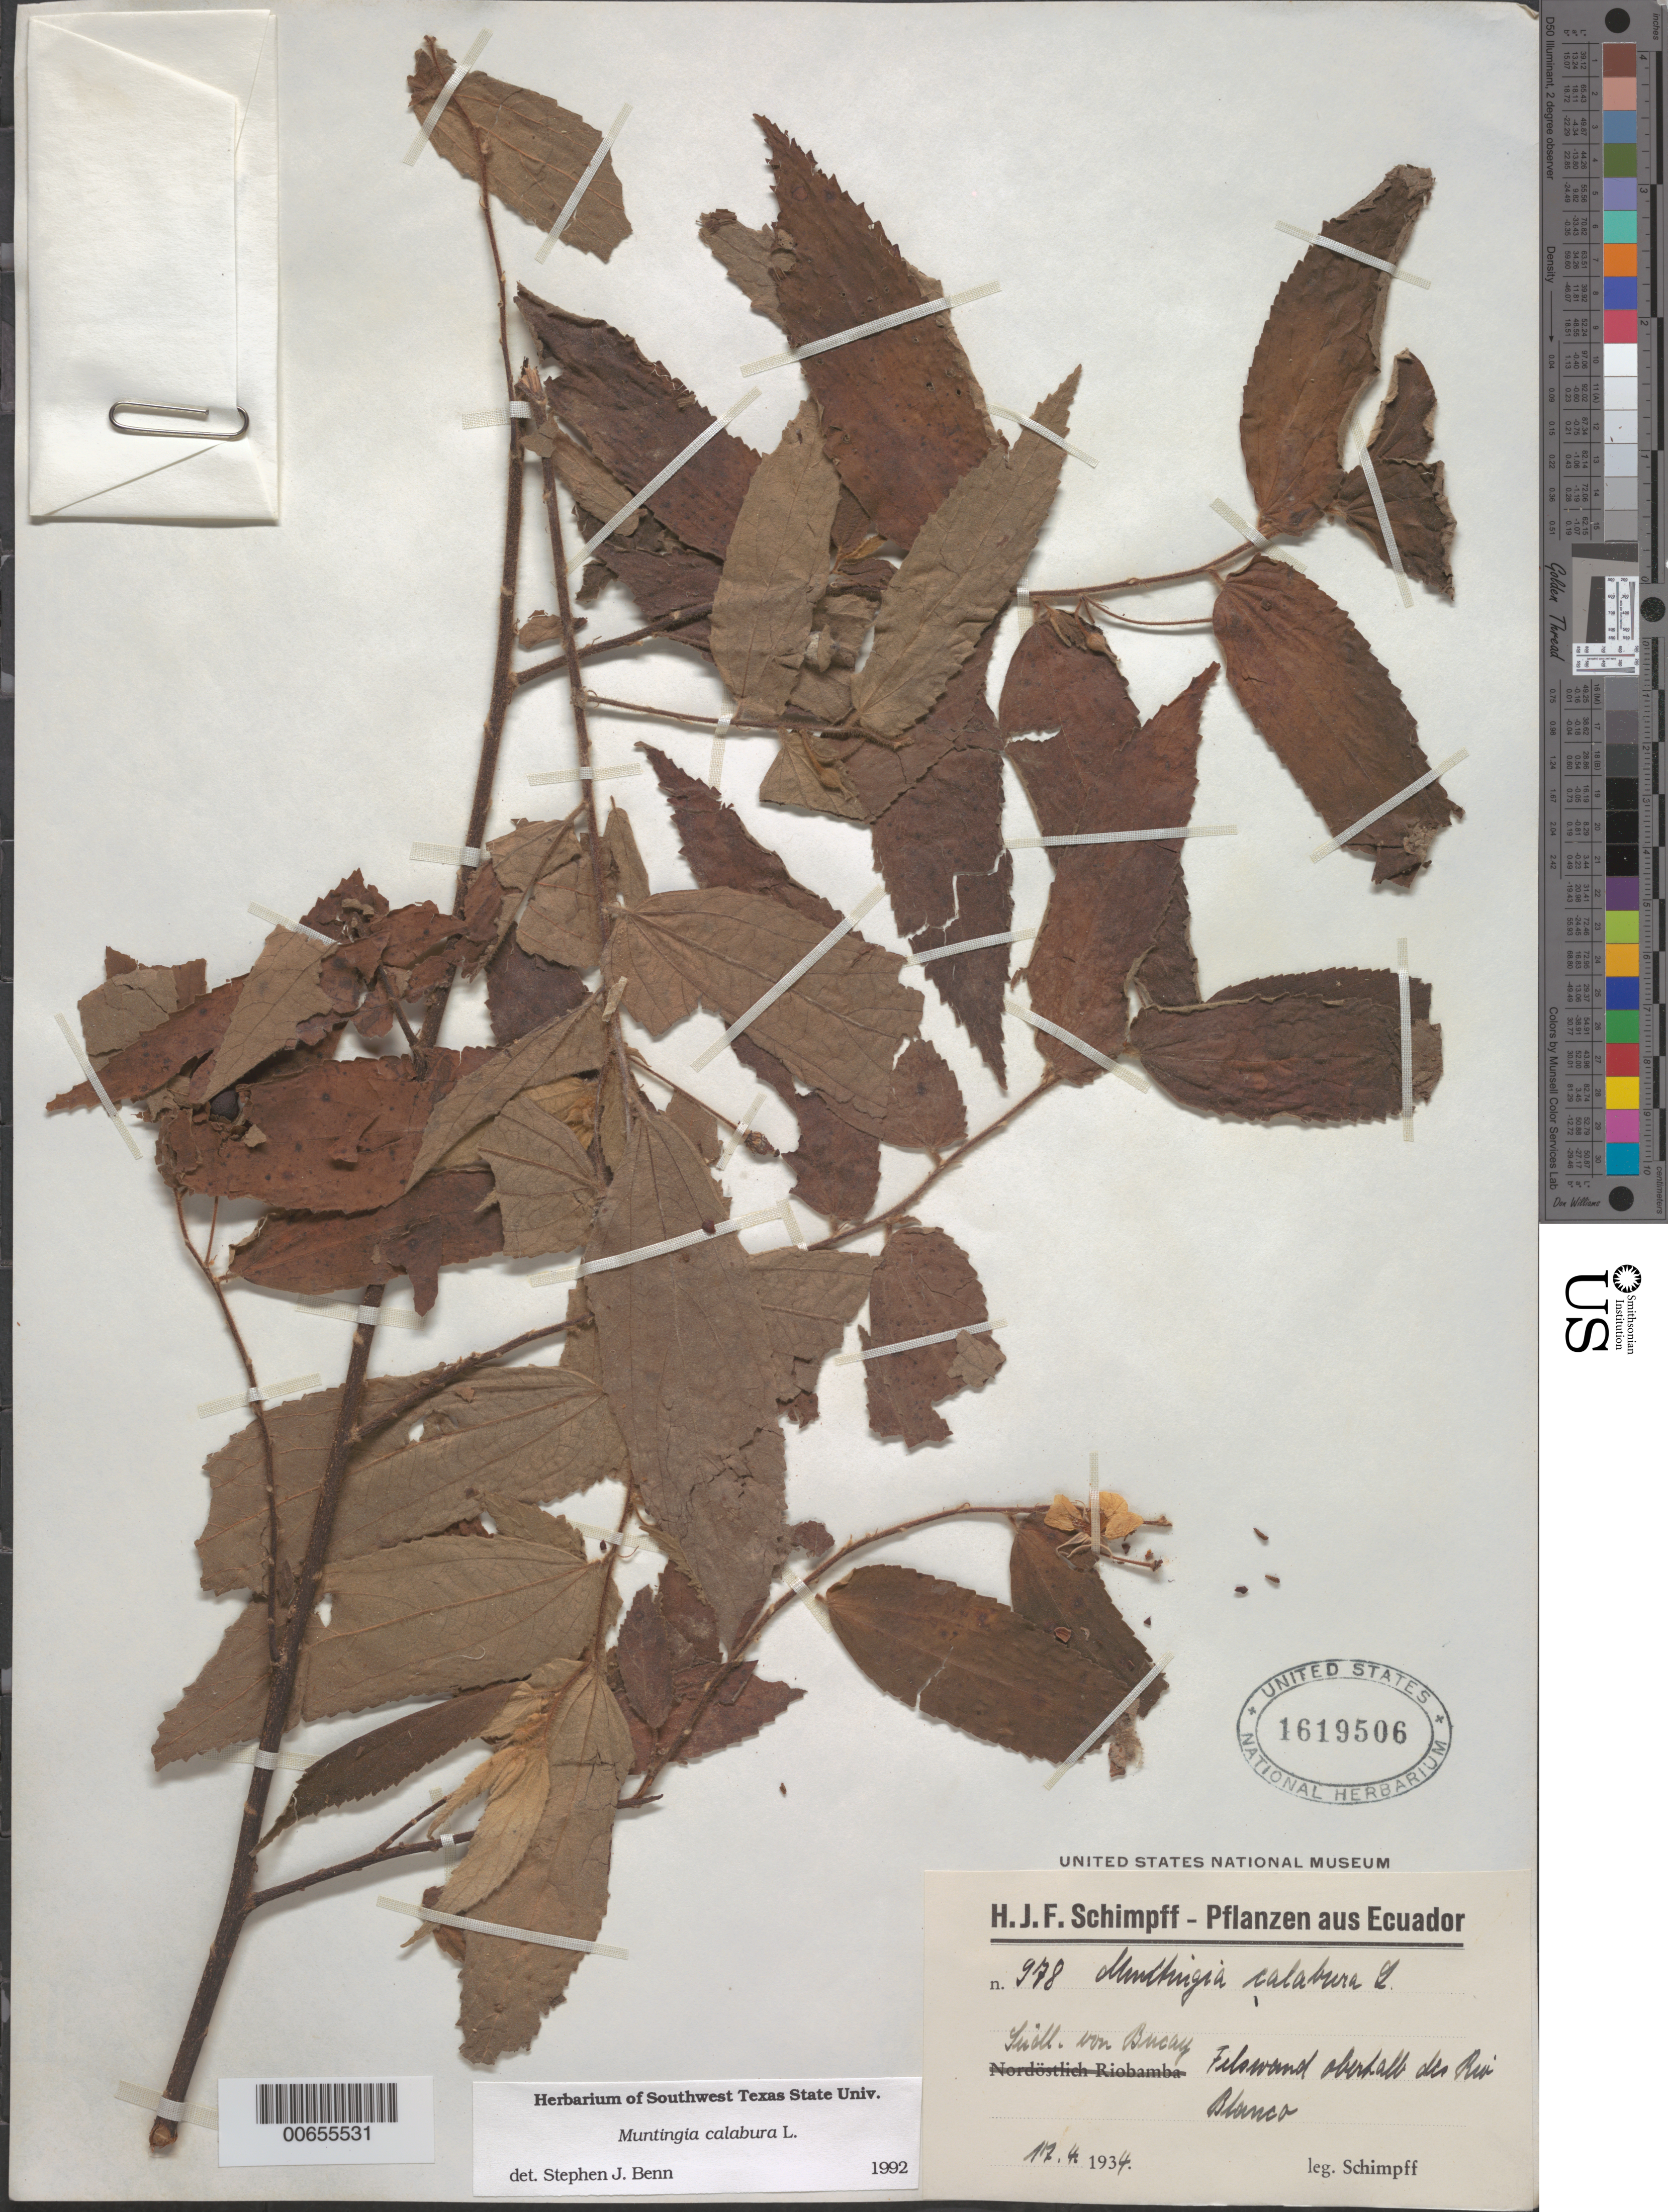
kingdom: Plantae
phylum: Tracheophyta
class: Magnoliopsida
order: Malvales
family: Muntingiaceae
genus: Muntingia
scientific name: Muntingia calabura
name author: L.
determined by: Benn, S. J.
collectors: H. Schimpff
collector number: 978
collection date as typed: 17 Apr 1934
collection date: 1934-04-17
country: Ecuador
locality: Sudl. von Bucay, Felswand oberhals des Rio Blanco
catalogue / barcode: US 1619506